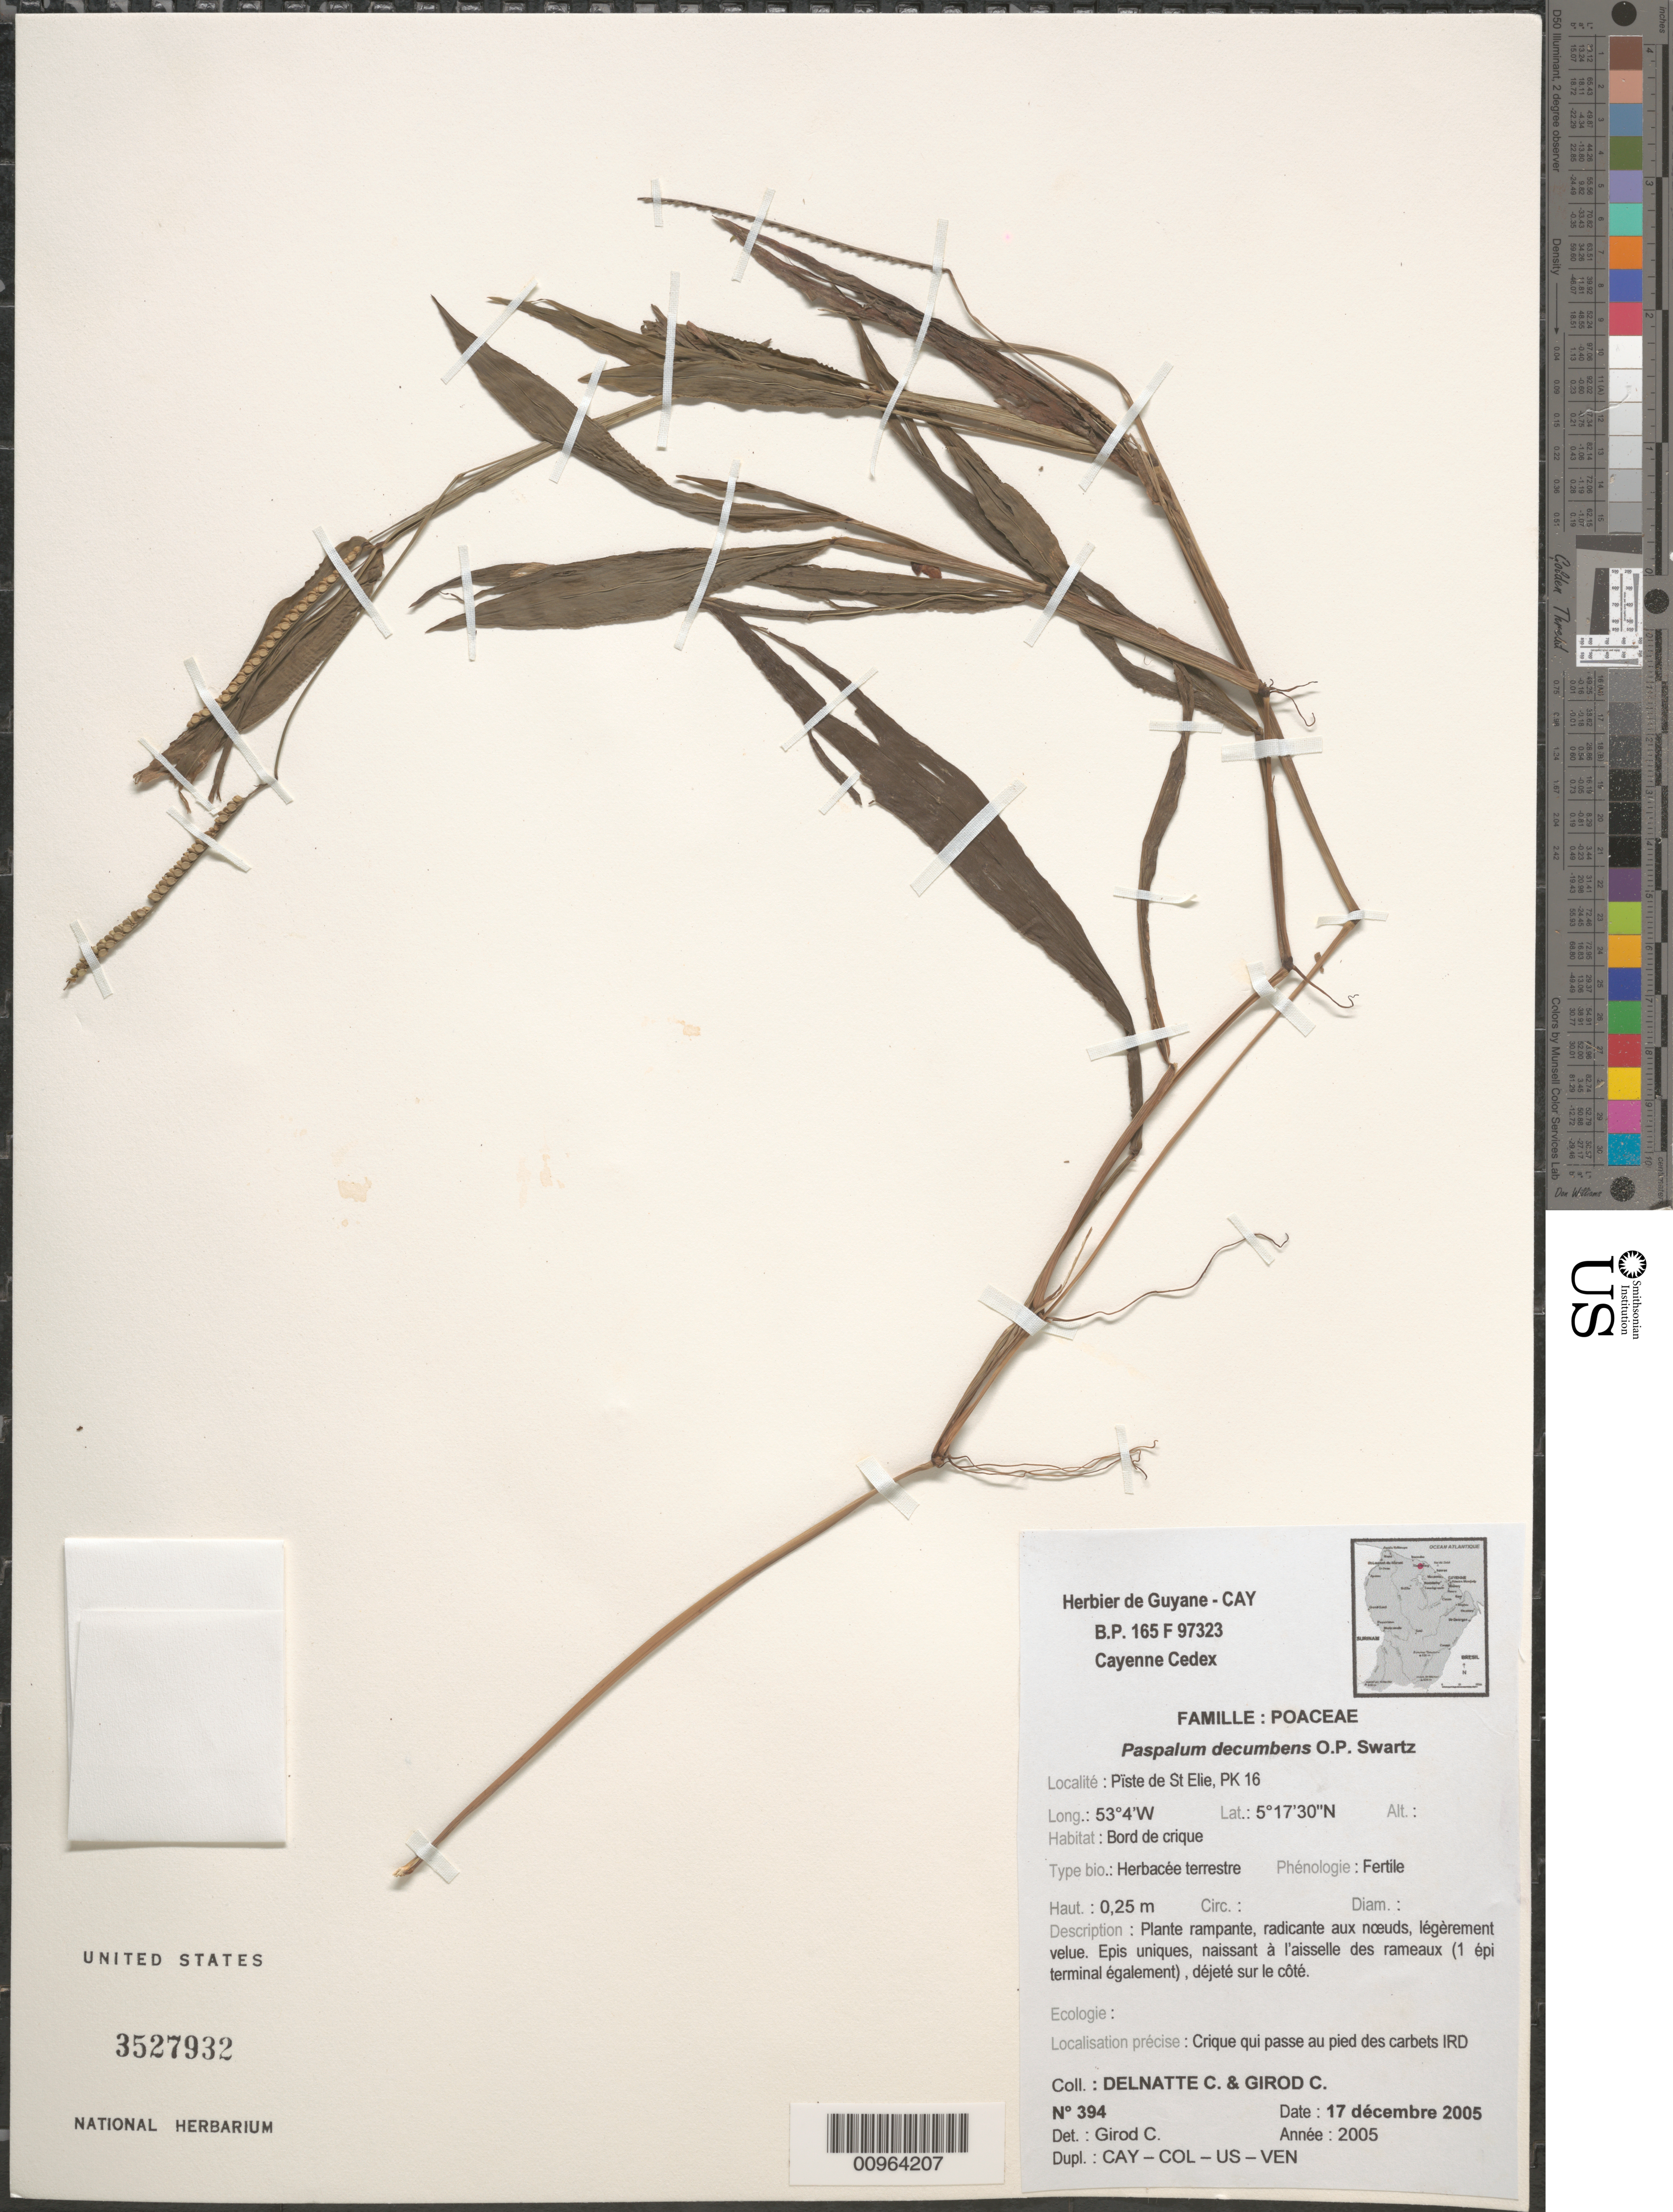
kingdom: Plantae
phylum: Tracheophyta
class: Liliopsida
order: Poales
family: Poaceae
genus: Paspalum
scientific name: Paspalum decumbens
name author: Sw.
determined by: Girod, C.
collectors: C. Delnatte & C. Girod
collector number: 394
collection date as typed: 17-Dec-05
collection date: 2005-12-17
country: French Guiana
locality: Piste de St. Elie, PK 16. Crique qui passe au pied des carbets IRD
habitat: Bord de crique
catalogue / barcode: US 3527932